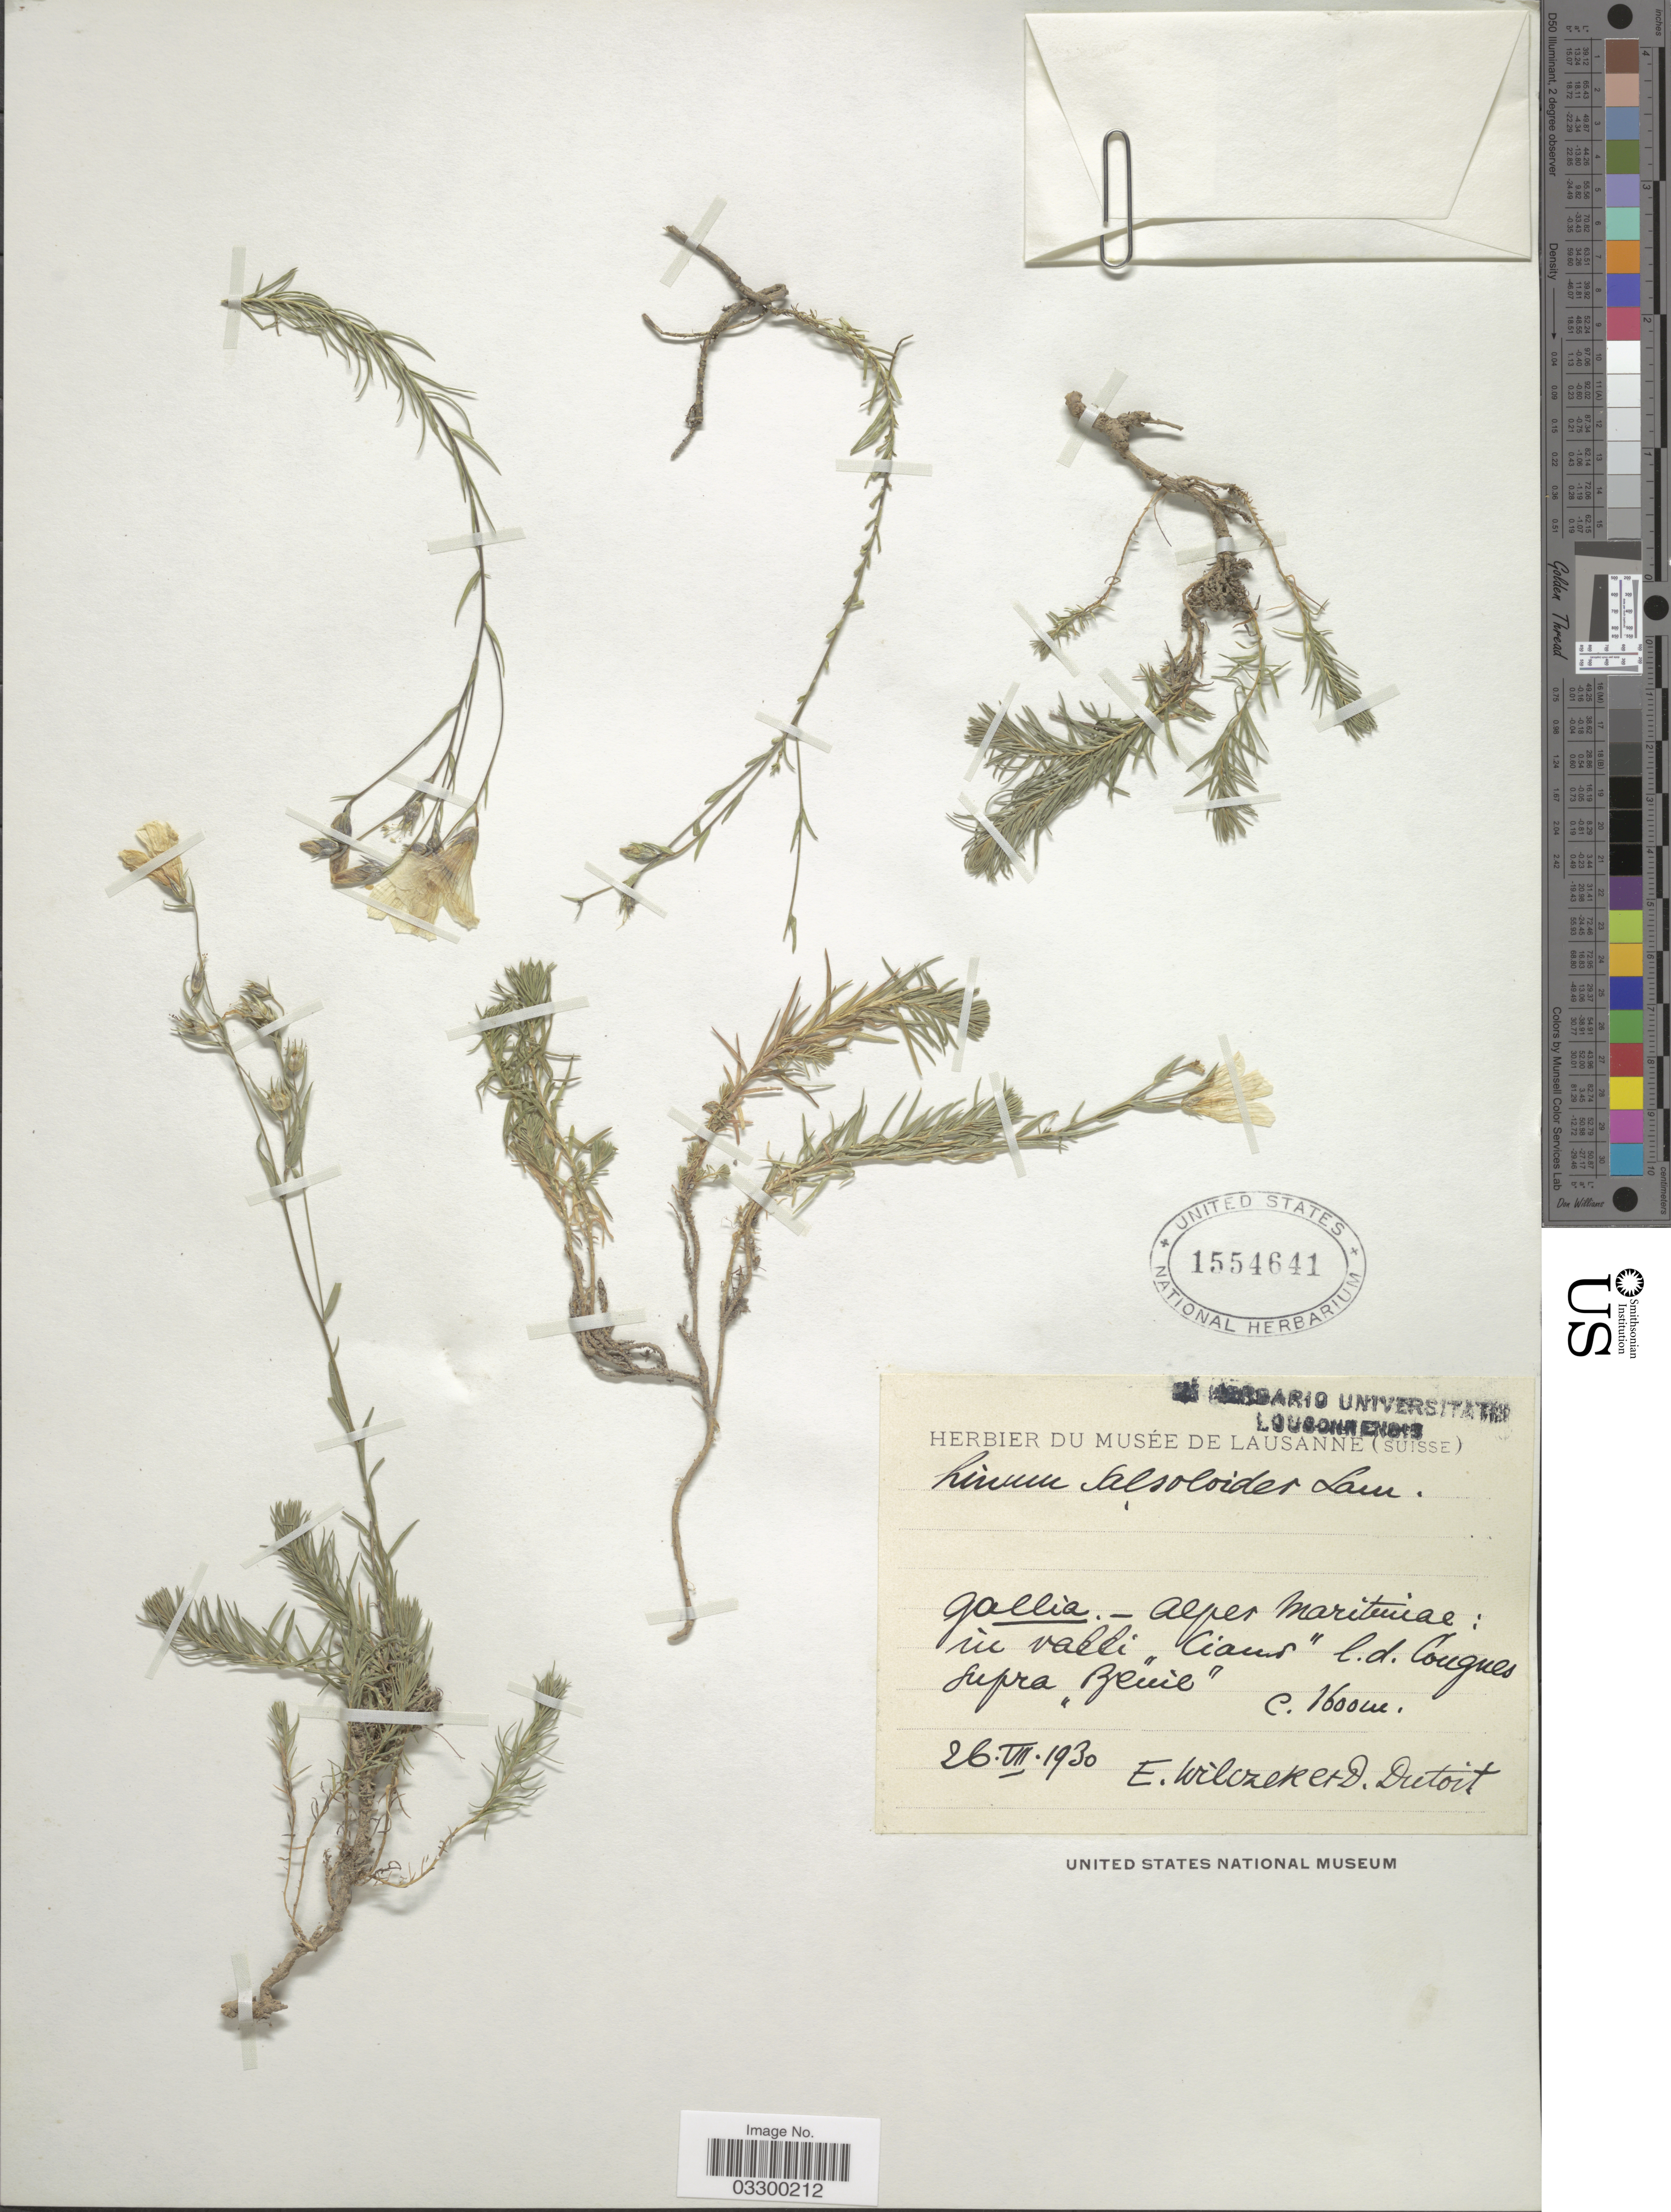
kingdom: Plantae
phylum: Tracheophyta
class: Magnoliopsida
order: Malpighiales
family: Linaceae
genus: Linum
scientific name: Linum salsoloides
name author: Lam.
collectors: E. Wilczek & D. Dutoit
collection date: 1930-07-26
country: France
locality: Gallia.-Alpes Maritiniae: in valli [interpreted] "Ciaur [interpreted]" l.d. Cougues [interpreted] supra "Beuil [interpreted]".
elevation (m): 1600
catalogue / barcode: US 1554641